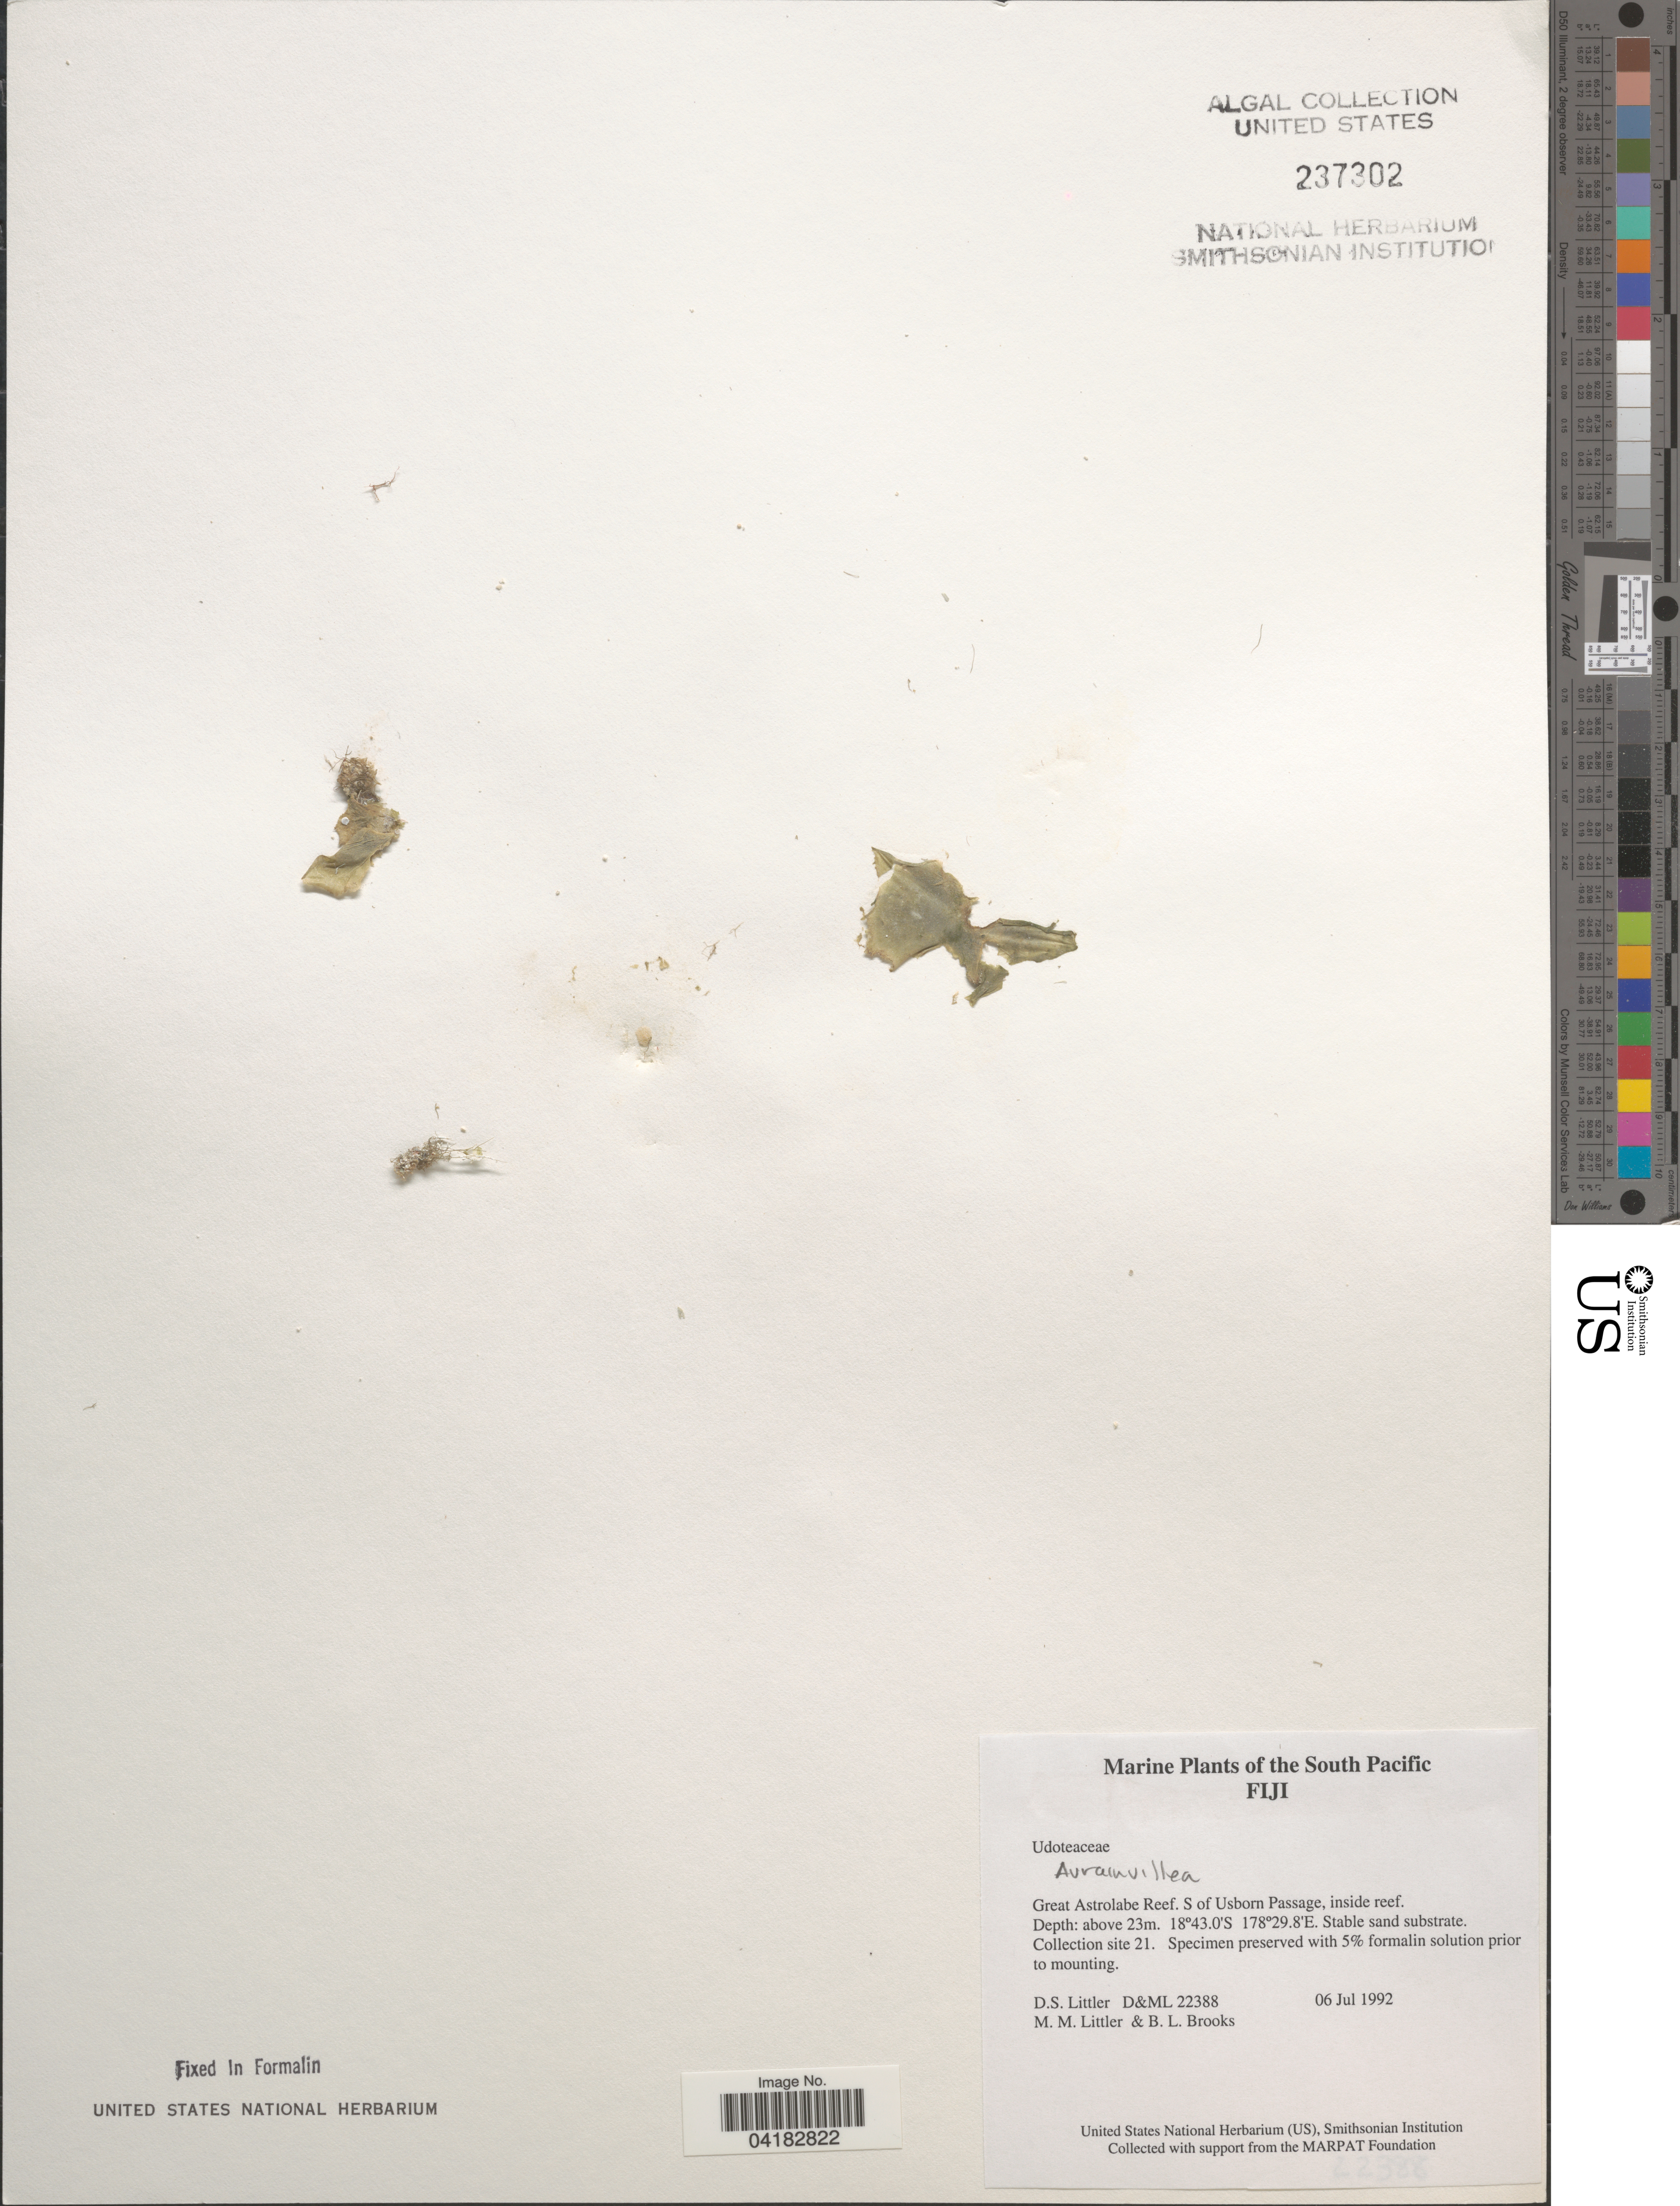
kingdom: Plantae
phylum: Chlorophyta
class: Ulvophyceae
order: Bryopsidales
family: Dichotomosiphonaceae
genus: Avrainvillea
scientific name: Avrainvillea sp.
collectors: D. S. Littler & B. Brooks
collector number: D&ML22388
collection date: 1992-07-06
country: Fiji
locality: South Pacific. Great Astrolabe Reef. S of Usborn Passage, inside reef. Collection site 21.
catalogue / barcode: US 237302